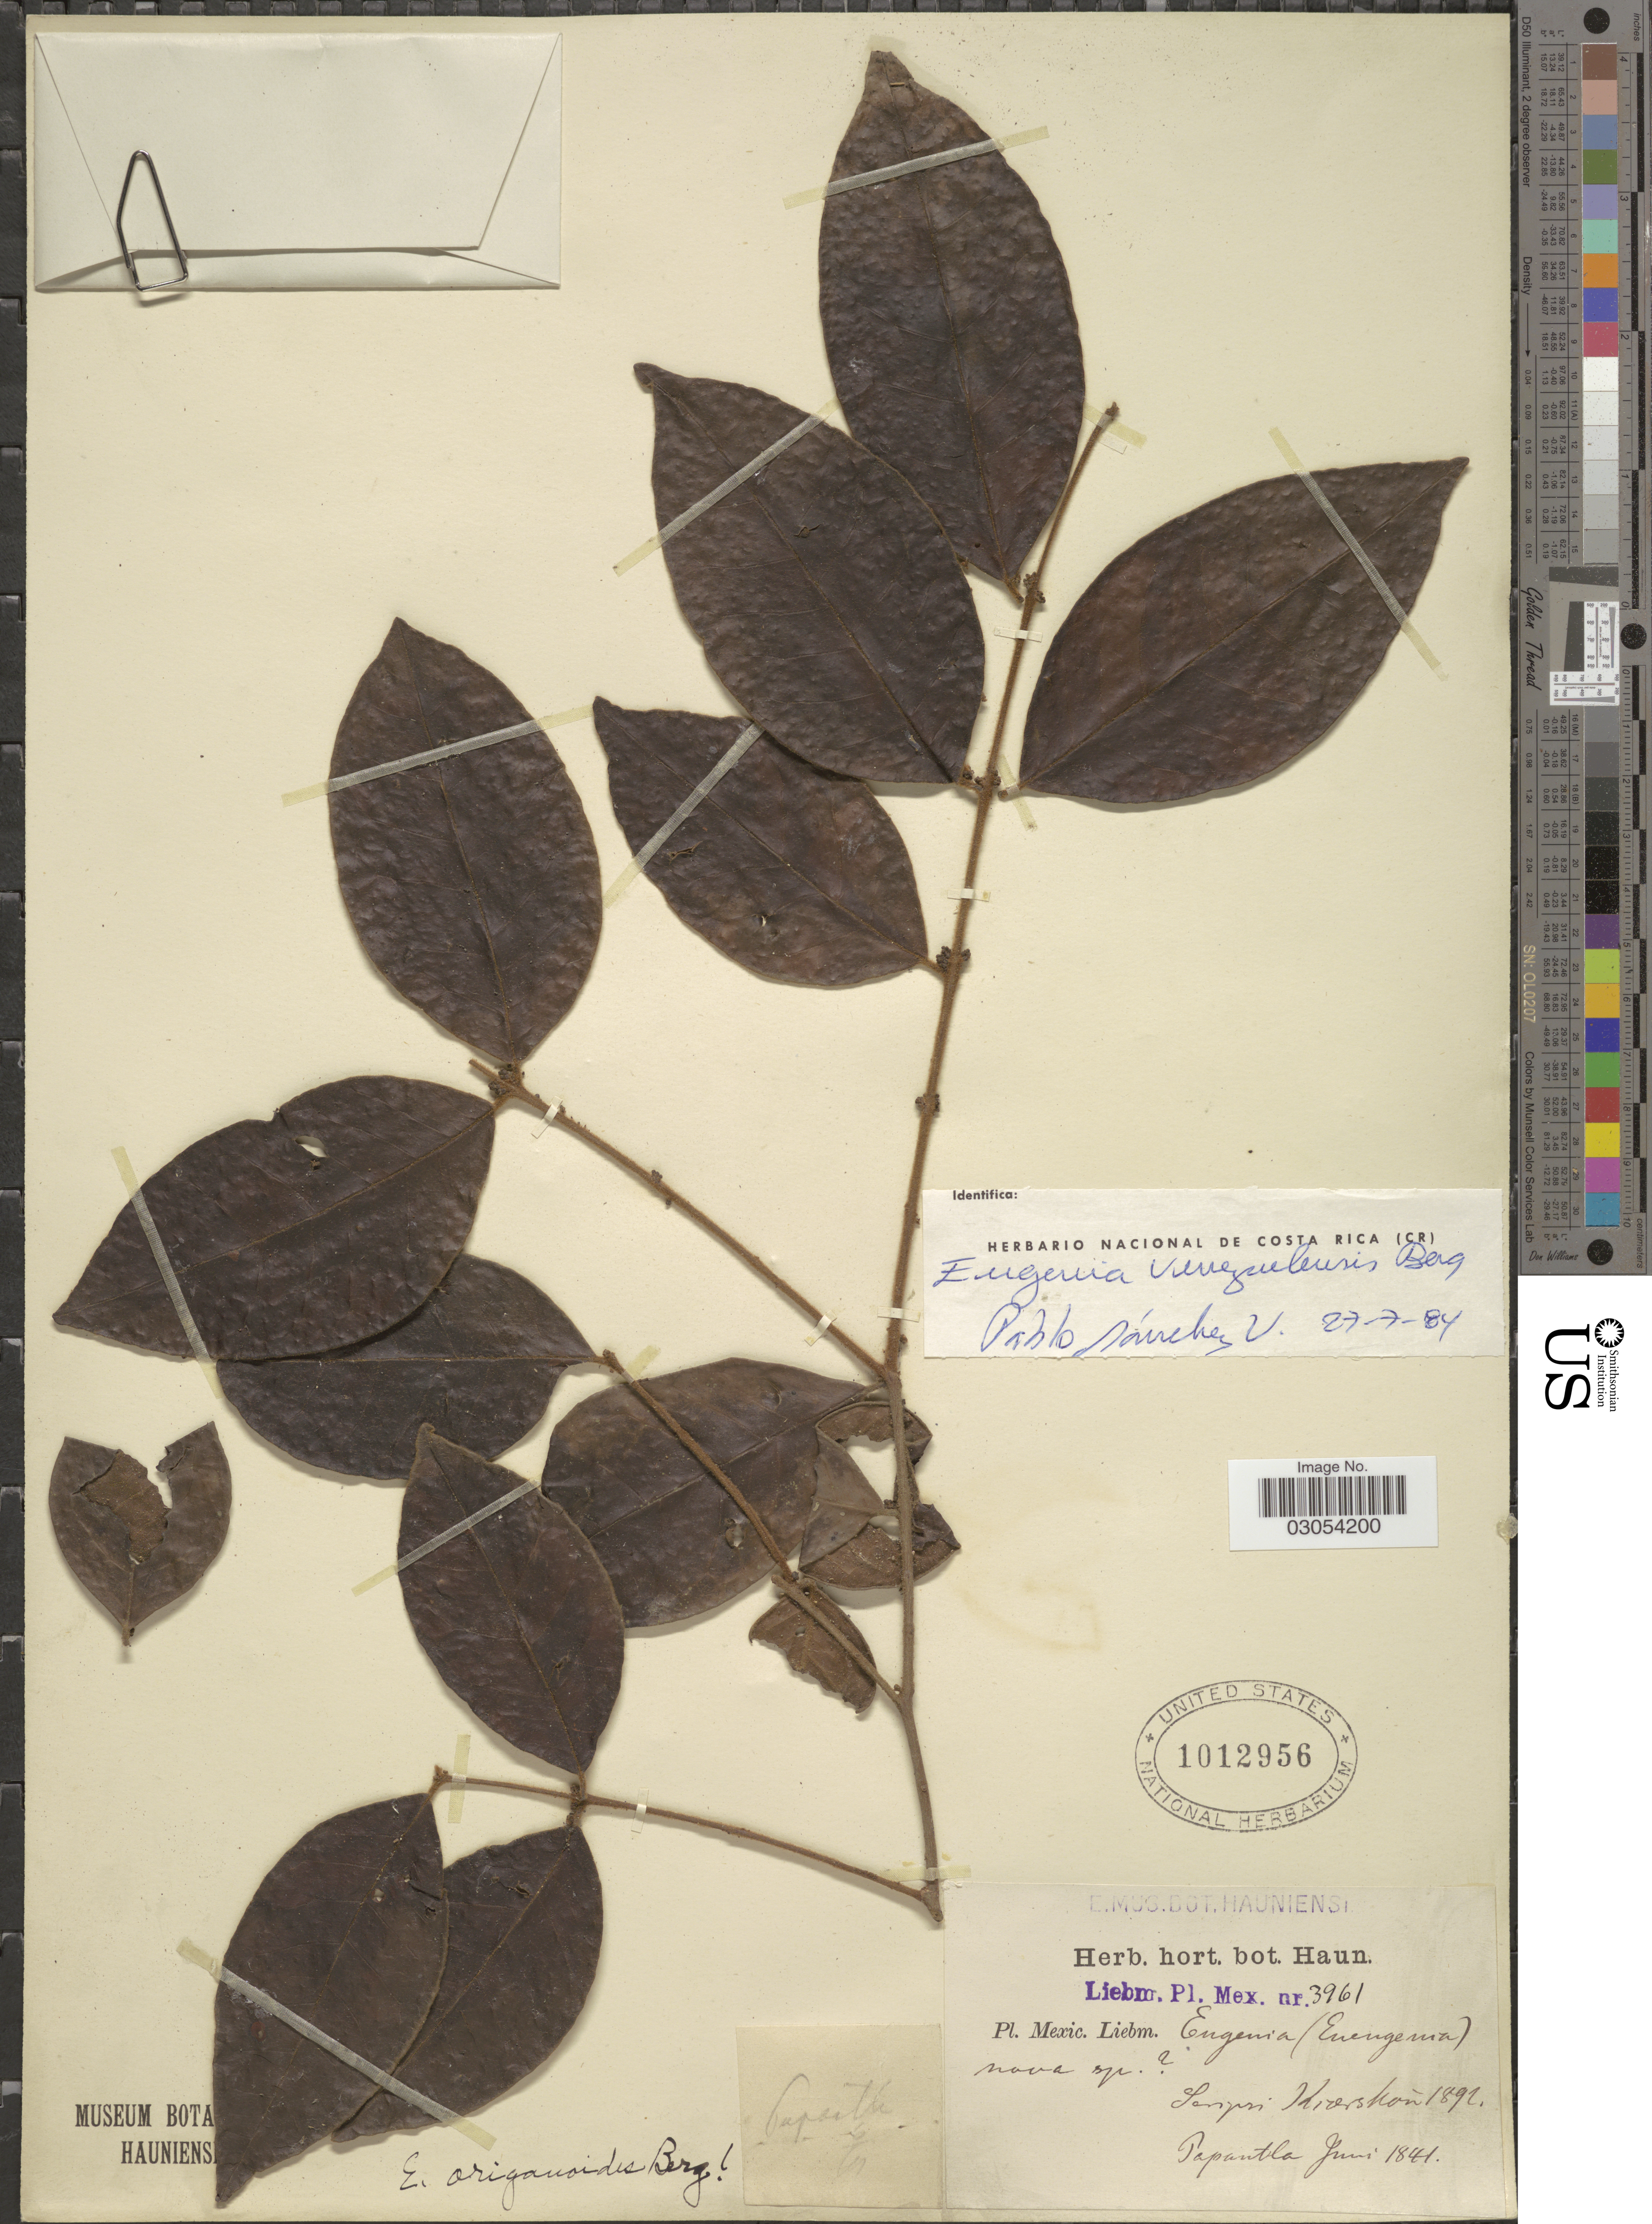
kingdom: Plantae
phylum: Tracheophyta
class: Magnoliopsida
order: Myrtales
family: Myrtaceae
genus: Eugenia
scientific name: Eugenia venezuelensis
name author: O. Berg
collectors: Liebmann, --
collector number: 3961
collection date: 1841-06/1892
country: Mexico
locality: Mexic. Papantla. Saripuri Riverston [unsure placement]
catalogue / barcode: US 1012956